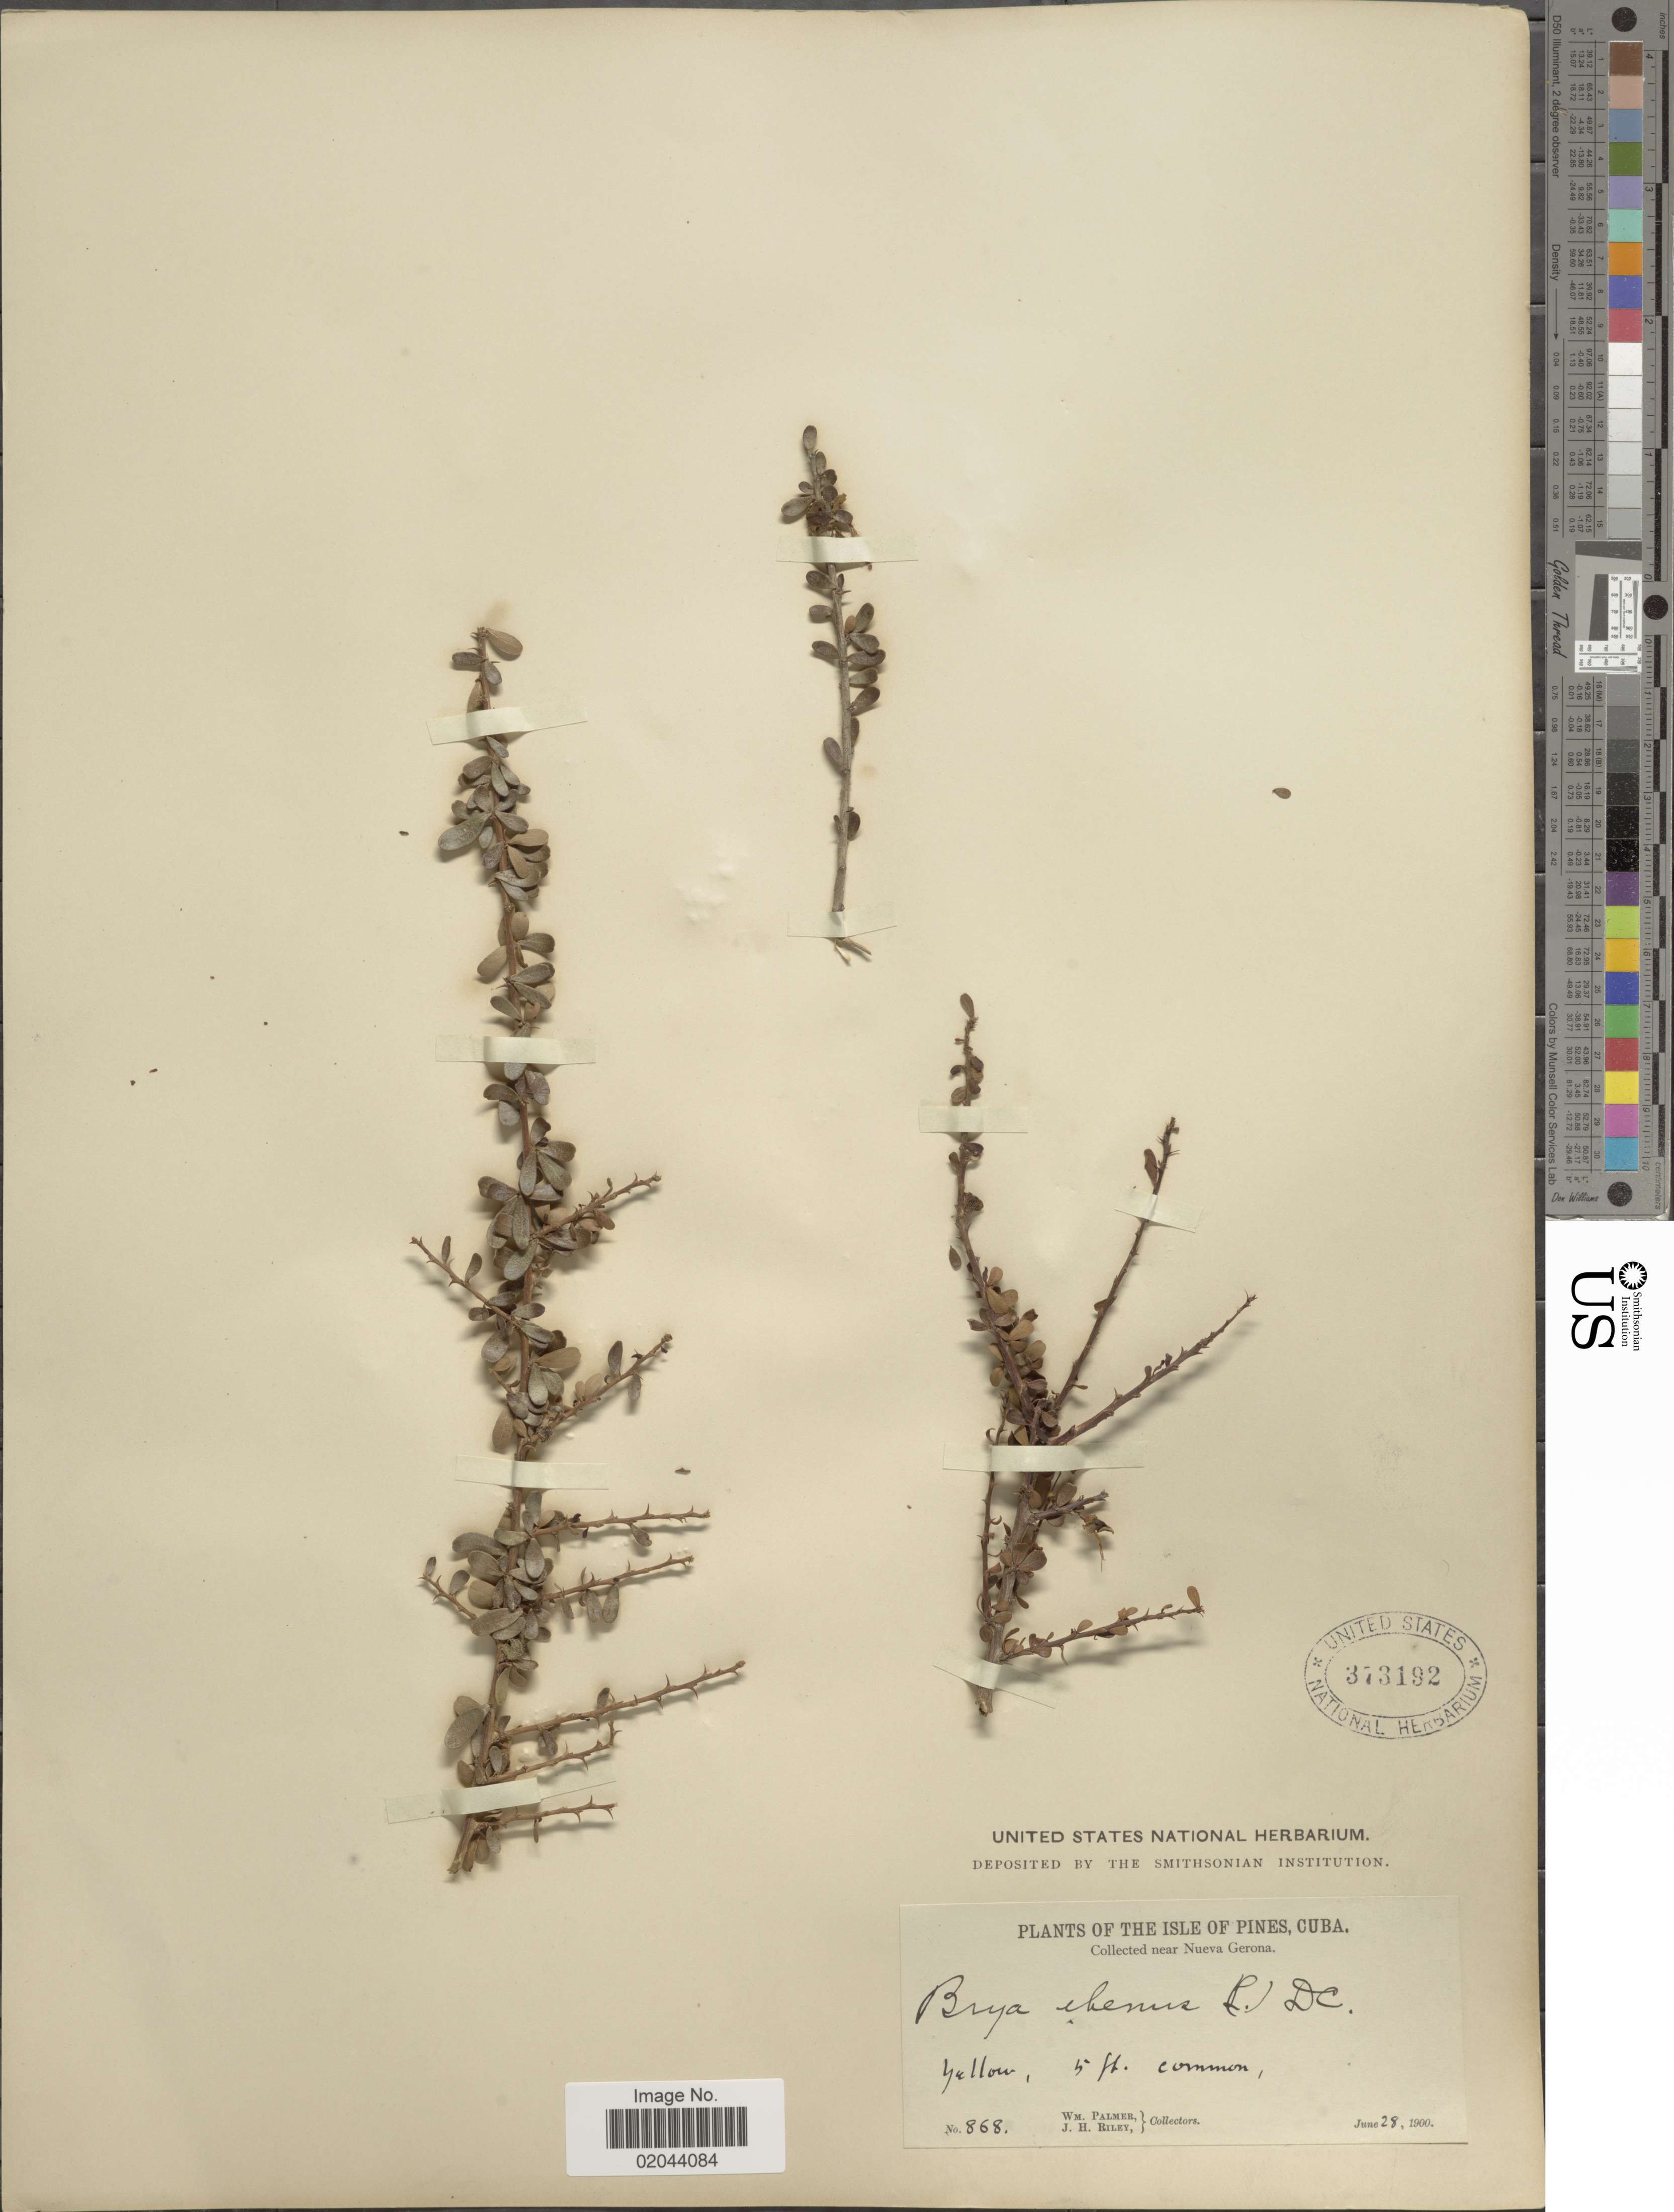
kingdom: Plantae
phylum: Tracheophyta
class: Magnoliopsida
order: Fabales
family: Fabaceae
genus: Brya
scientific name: Brya ebenus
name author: (L.) DC.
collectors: W. Palmer & J. H. Riley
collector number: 868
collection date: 1900-06-28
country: Cuba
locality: The Isle of Pines, near Nueva Gerona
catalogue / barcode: US 373192